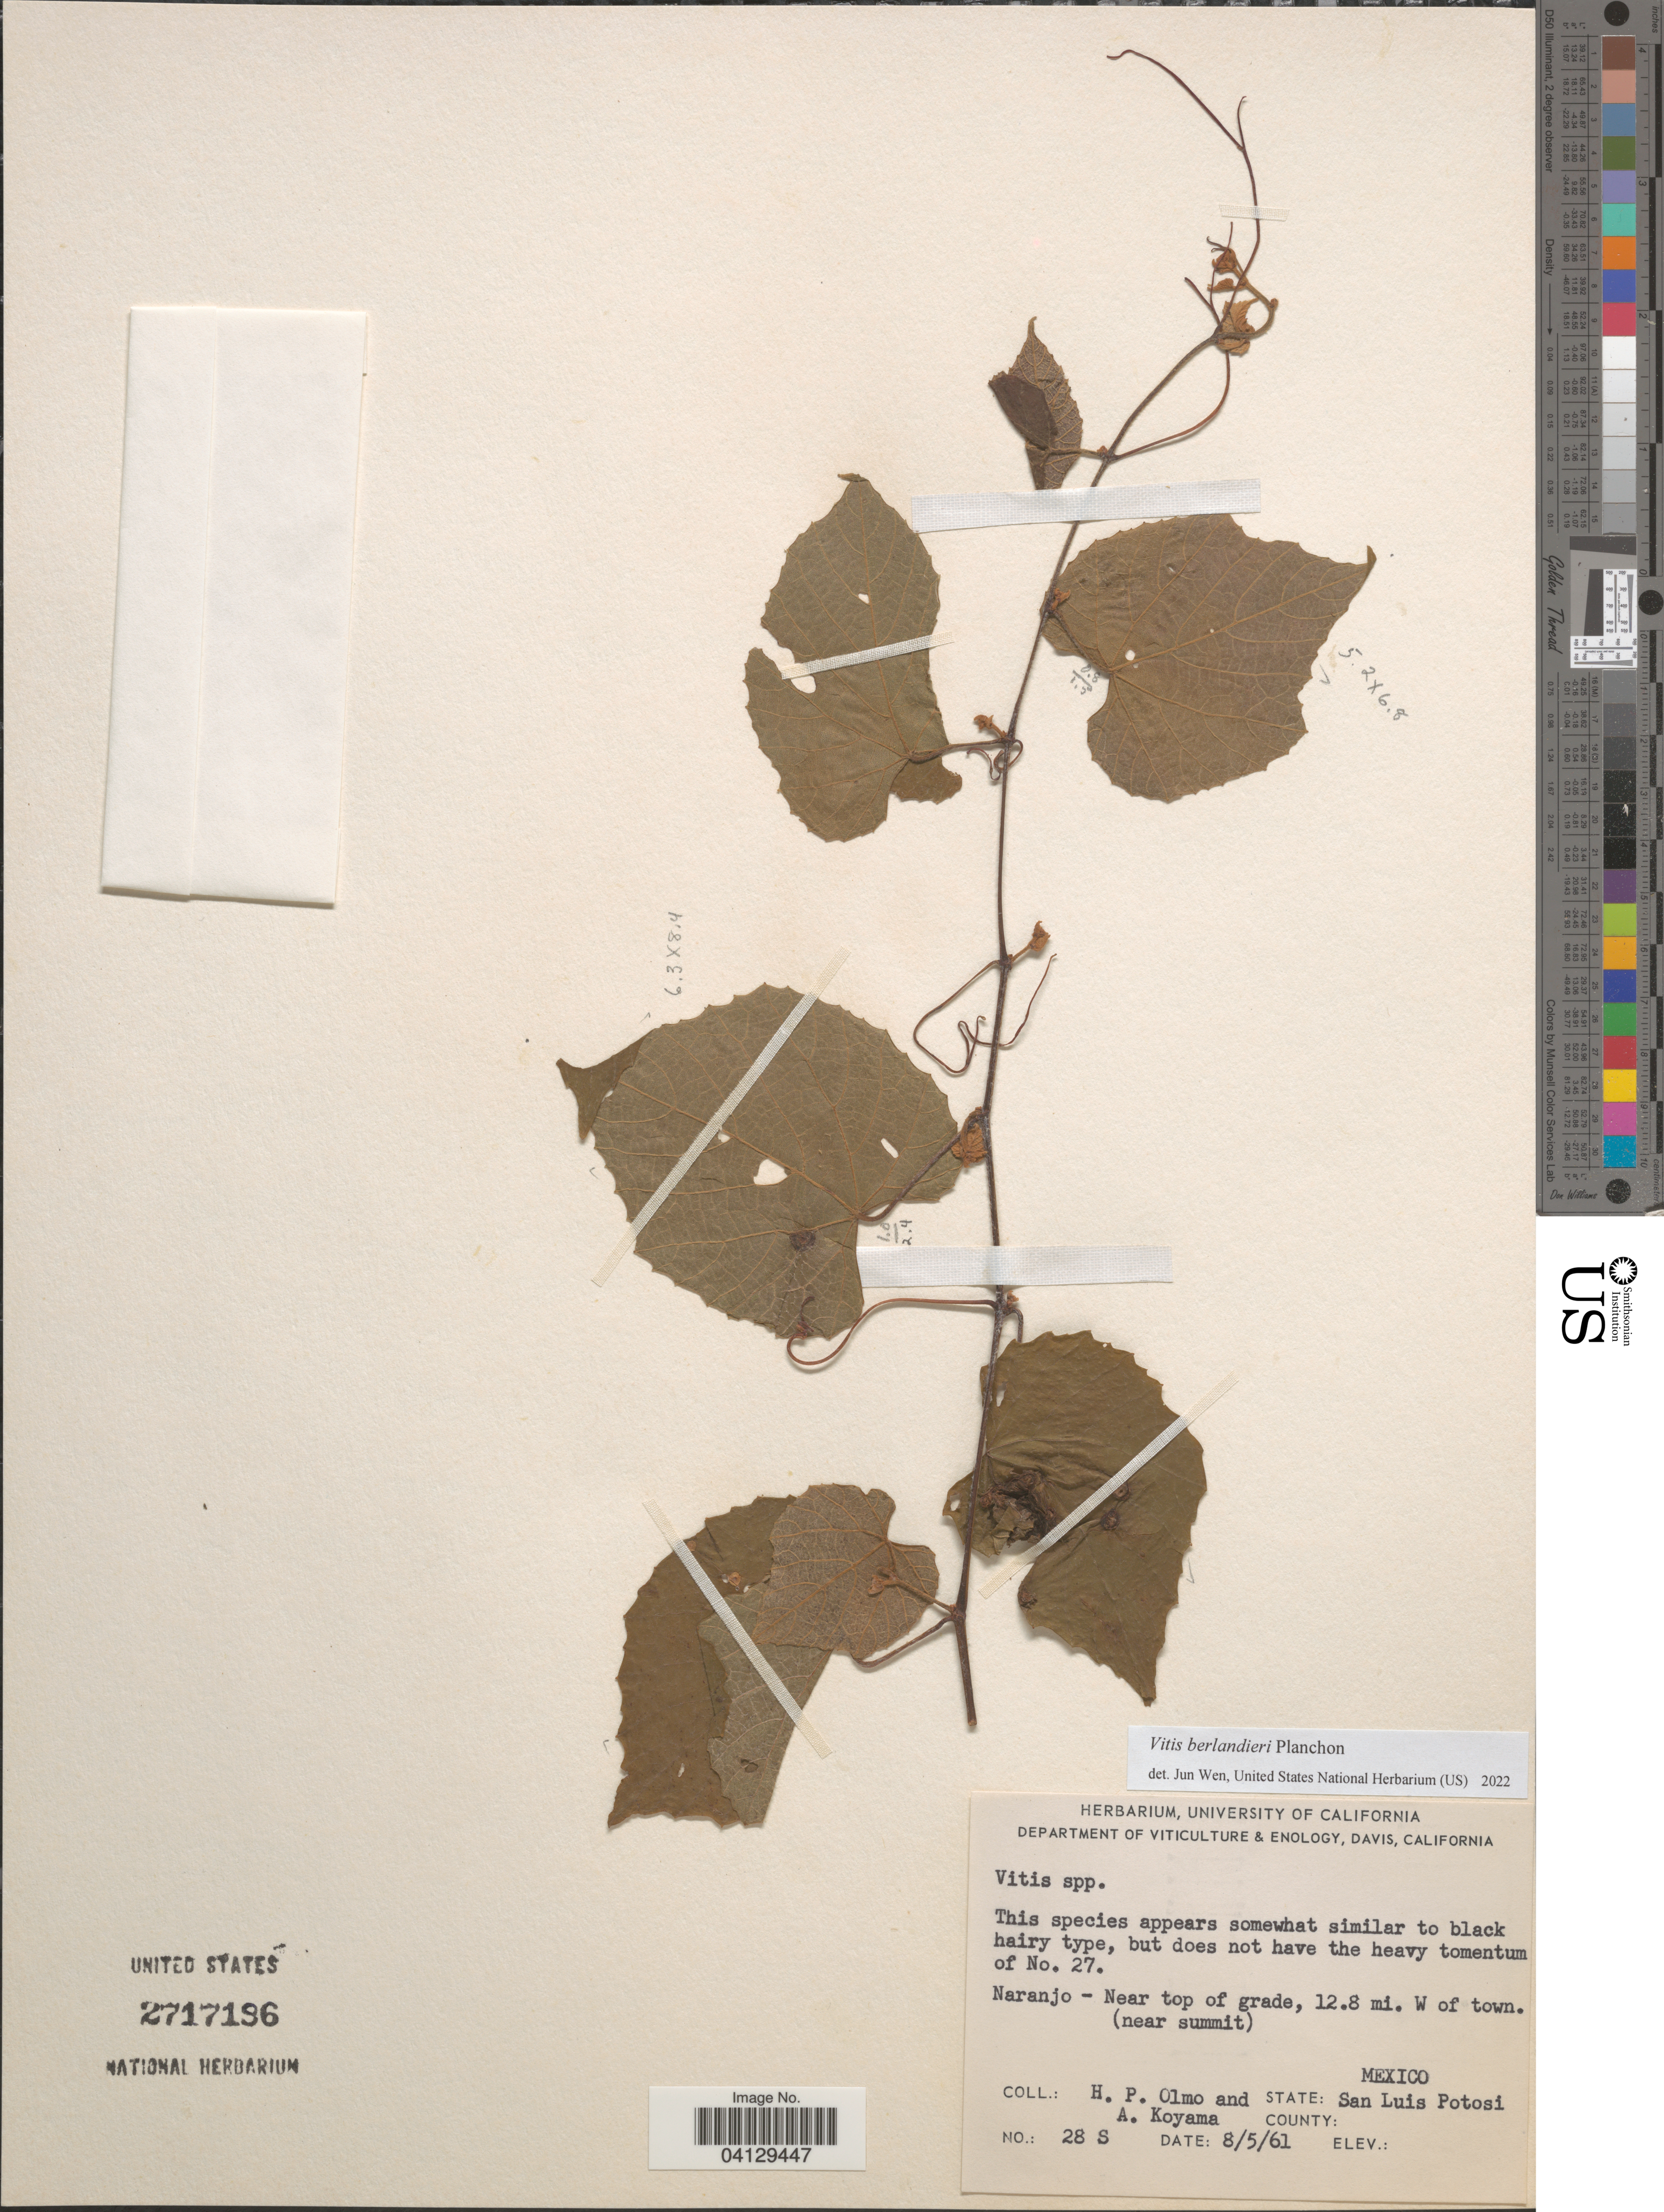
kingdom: Plantae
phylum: Tracheophyta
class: Magnoliopsida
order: Vitales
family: Vitaceae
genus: Vitis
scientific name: Vitis berlandieri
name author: Planch.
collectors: H. Olmo & A. Koyama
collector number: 28S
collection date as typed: Transcribed d/m/y: 5/8/61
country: Mexico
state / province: San Luis Potosí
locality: Naranjo - Near top of grade, 12.8 mi. W of town. (Near summit).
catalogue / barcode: US 2717186